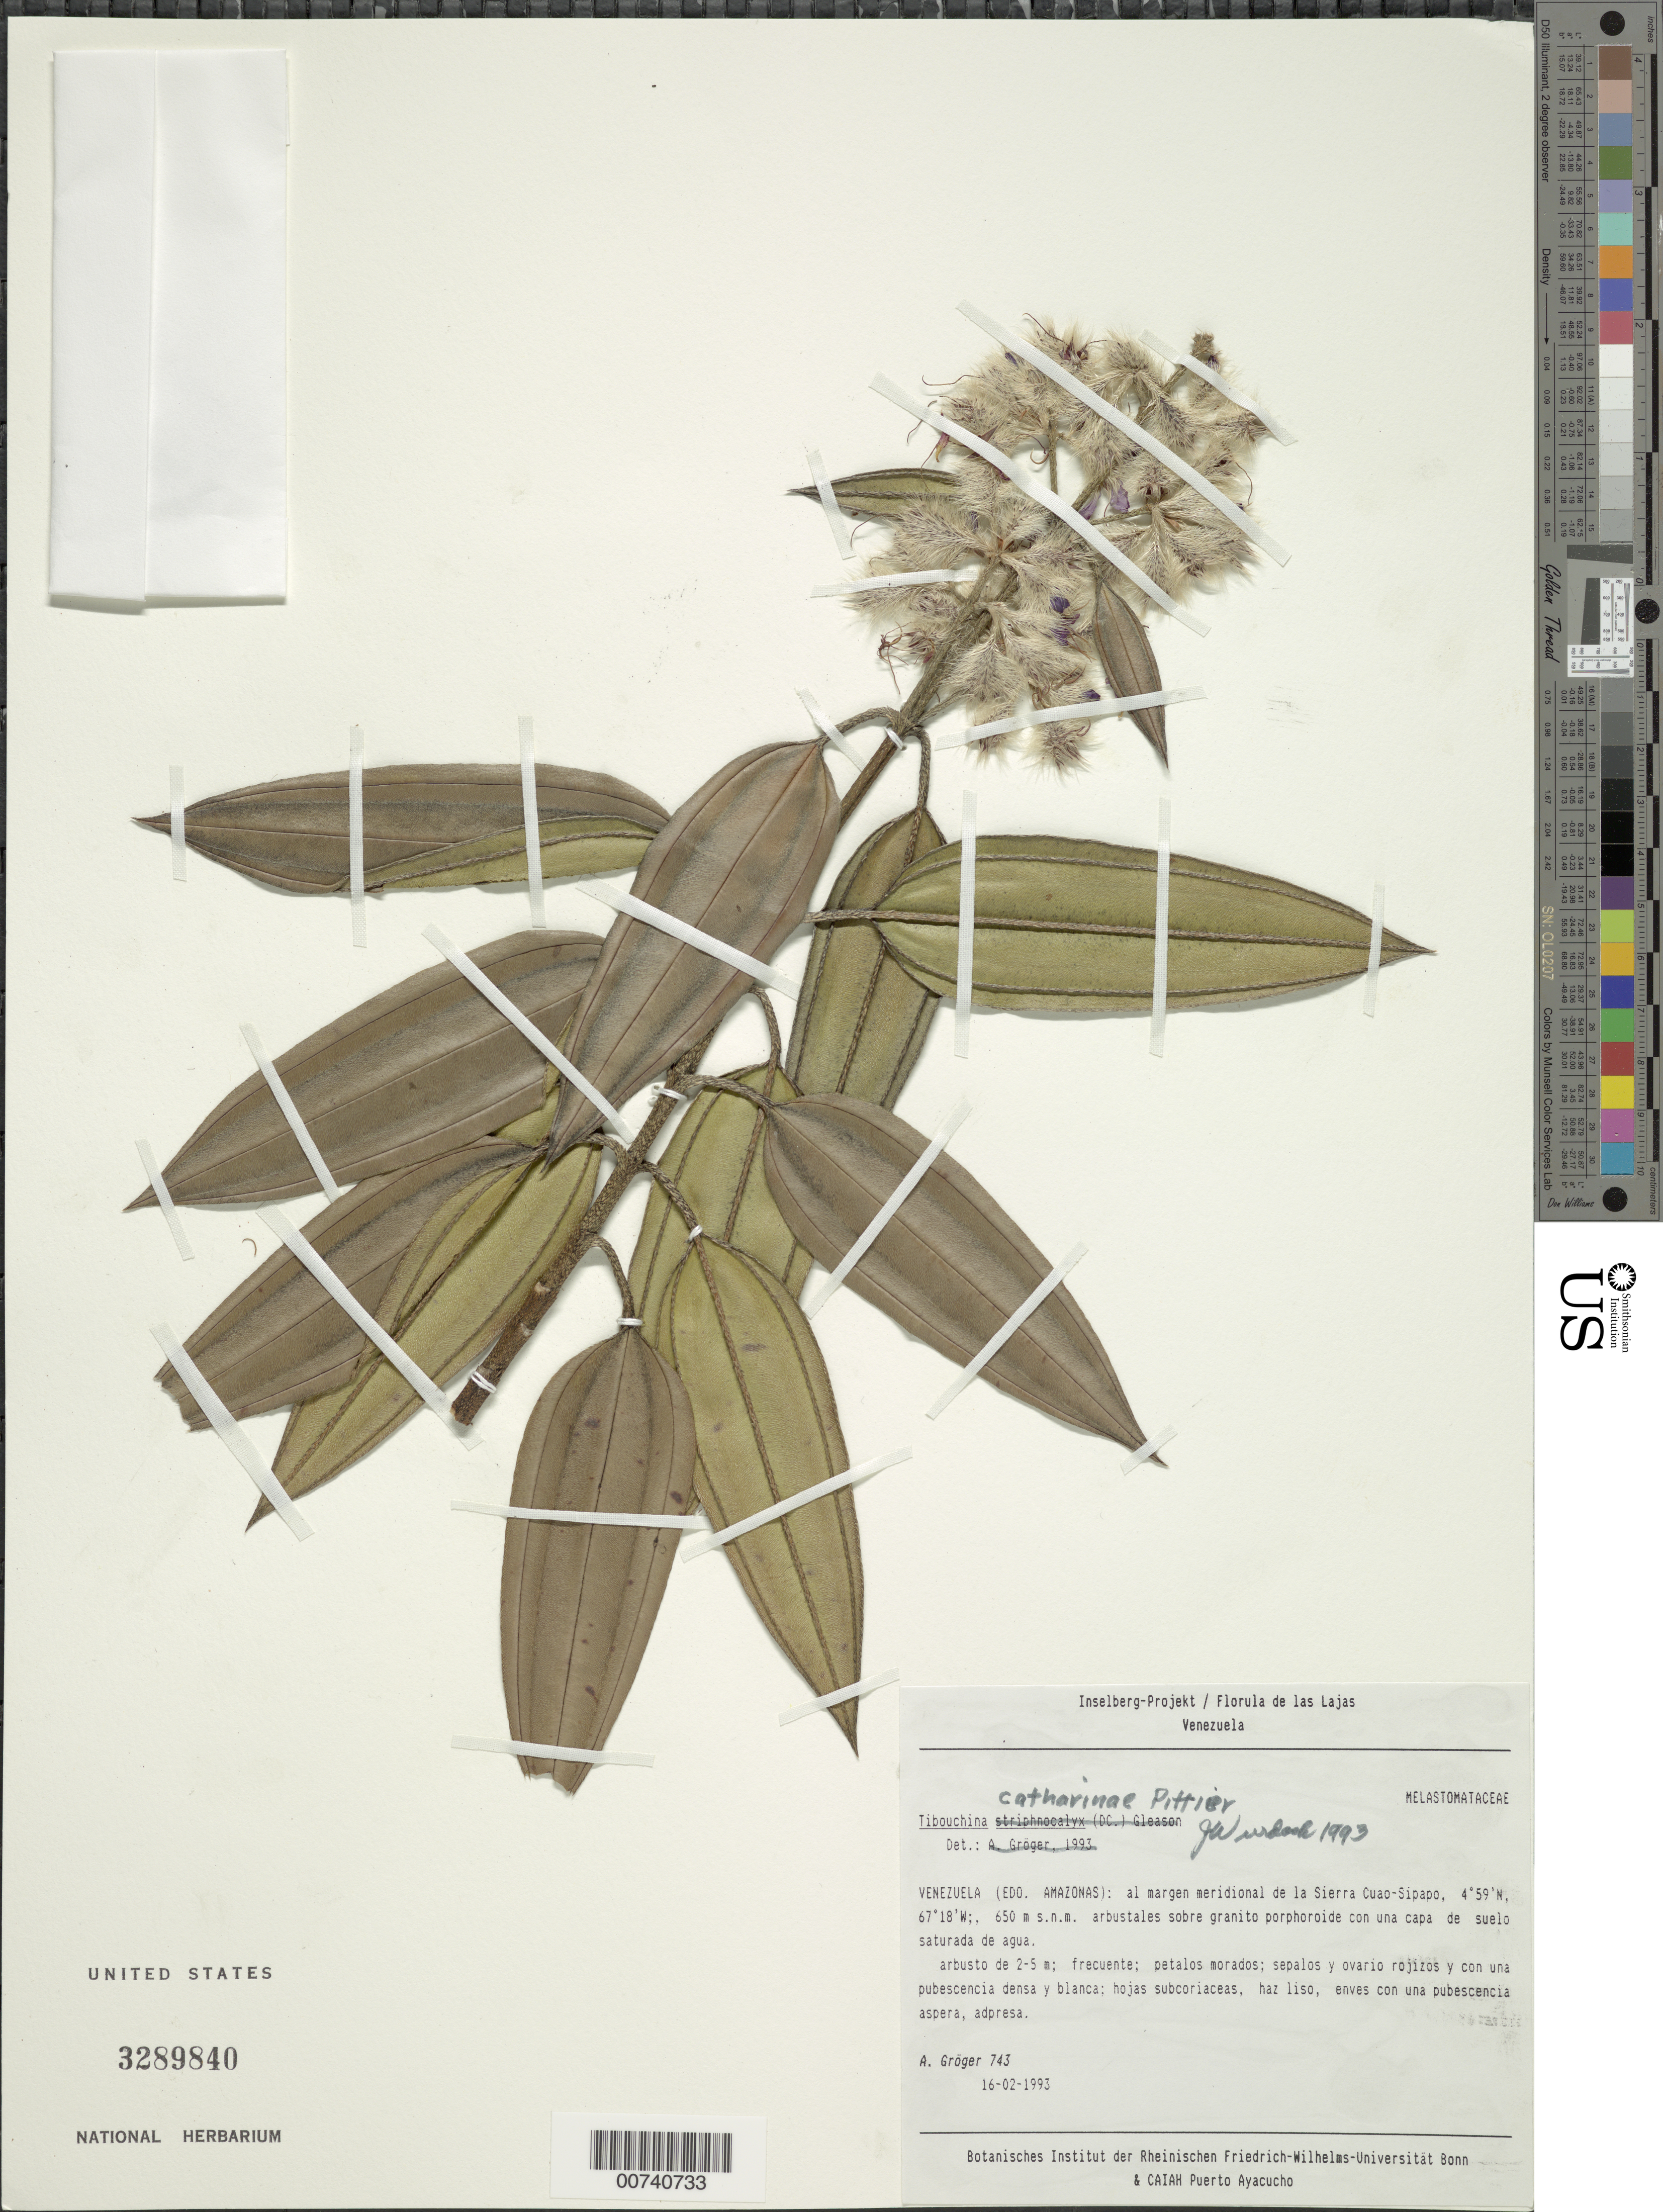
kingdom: Plantae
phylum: Tracheophyta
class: Magnoliopsida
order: Myrtales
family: Melastomataceae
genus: Tibouchina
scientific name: Tibouchina catharinae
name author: Pittier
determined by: Wurdack, John J., (US), US (UNITED STATES)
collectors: A. Gröger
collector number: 743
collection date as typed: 16-Feb-93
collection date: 1993-02-16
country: Venezuela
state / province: Amazonas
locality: Sierra Cuao-Sipapo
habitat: Arbustales sobre granito porphoroide son una capa de suelo saturada de agua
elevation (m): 650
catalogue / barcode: US 3289840